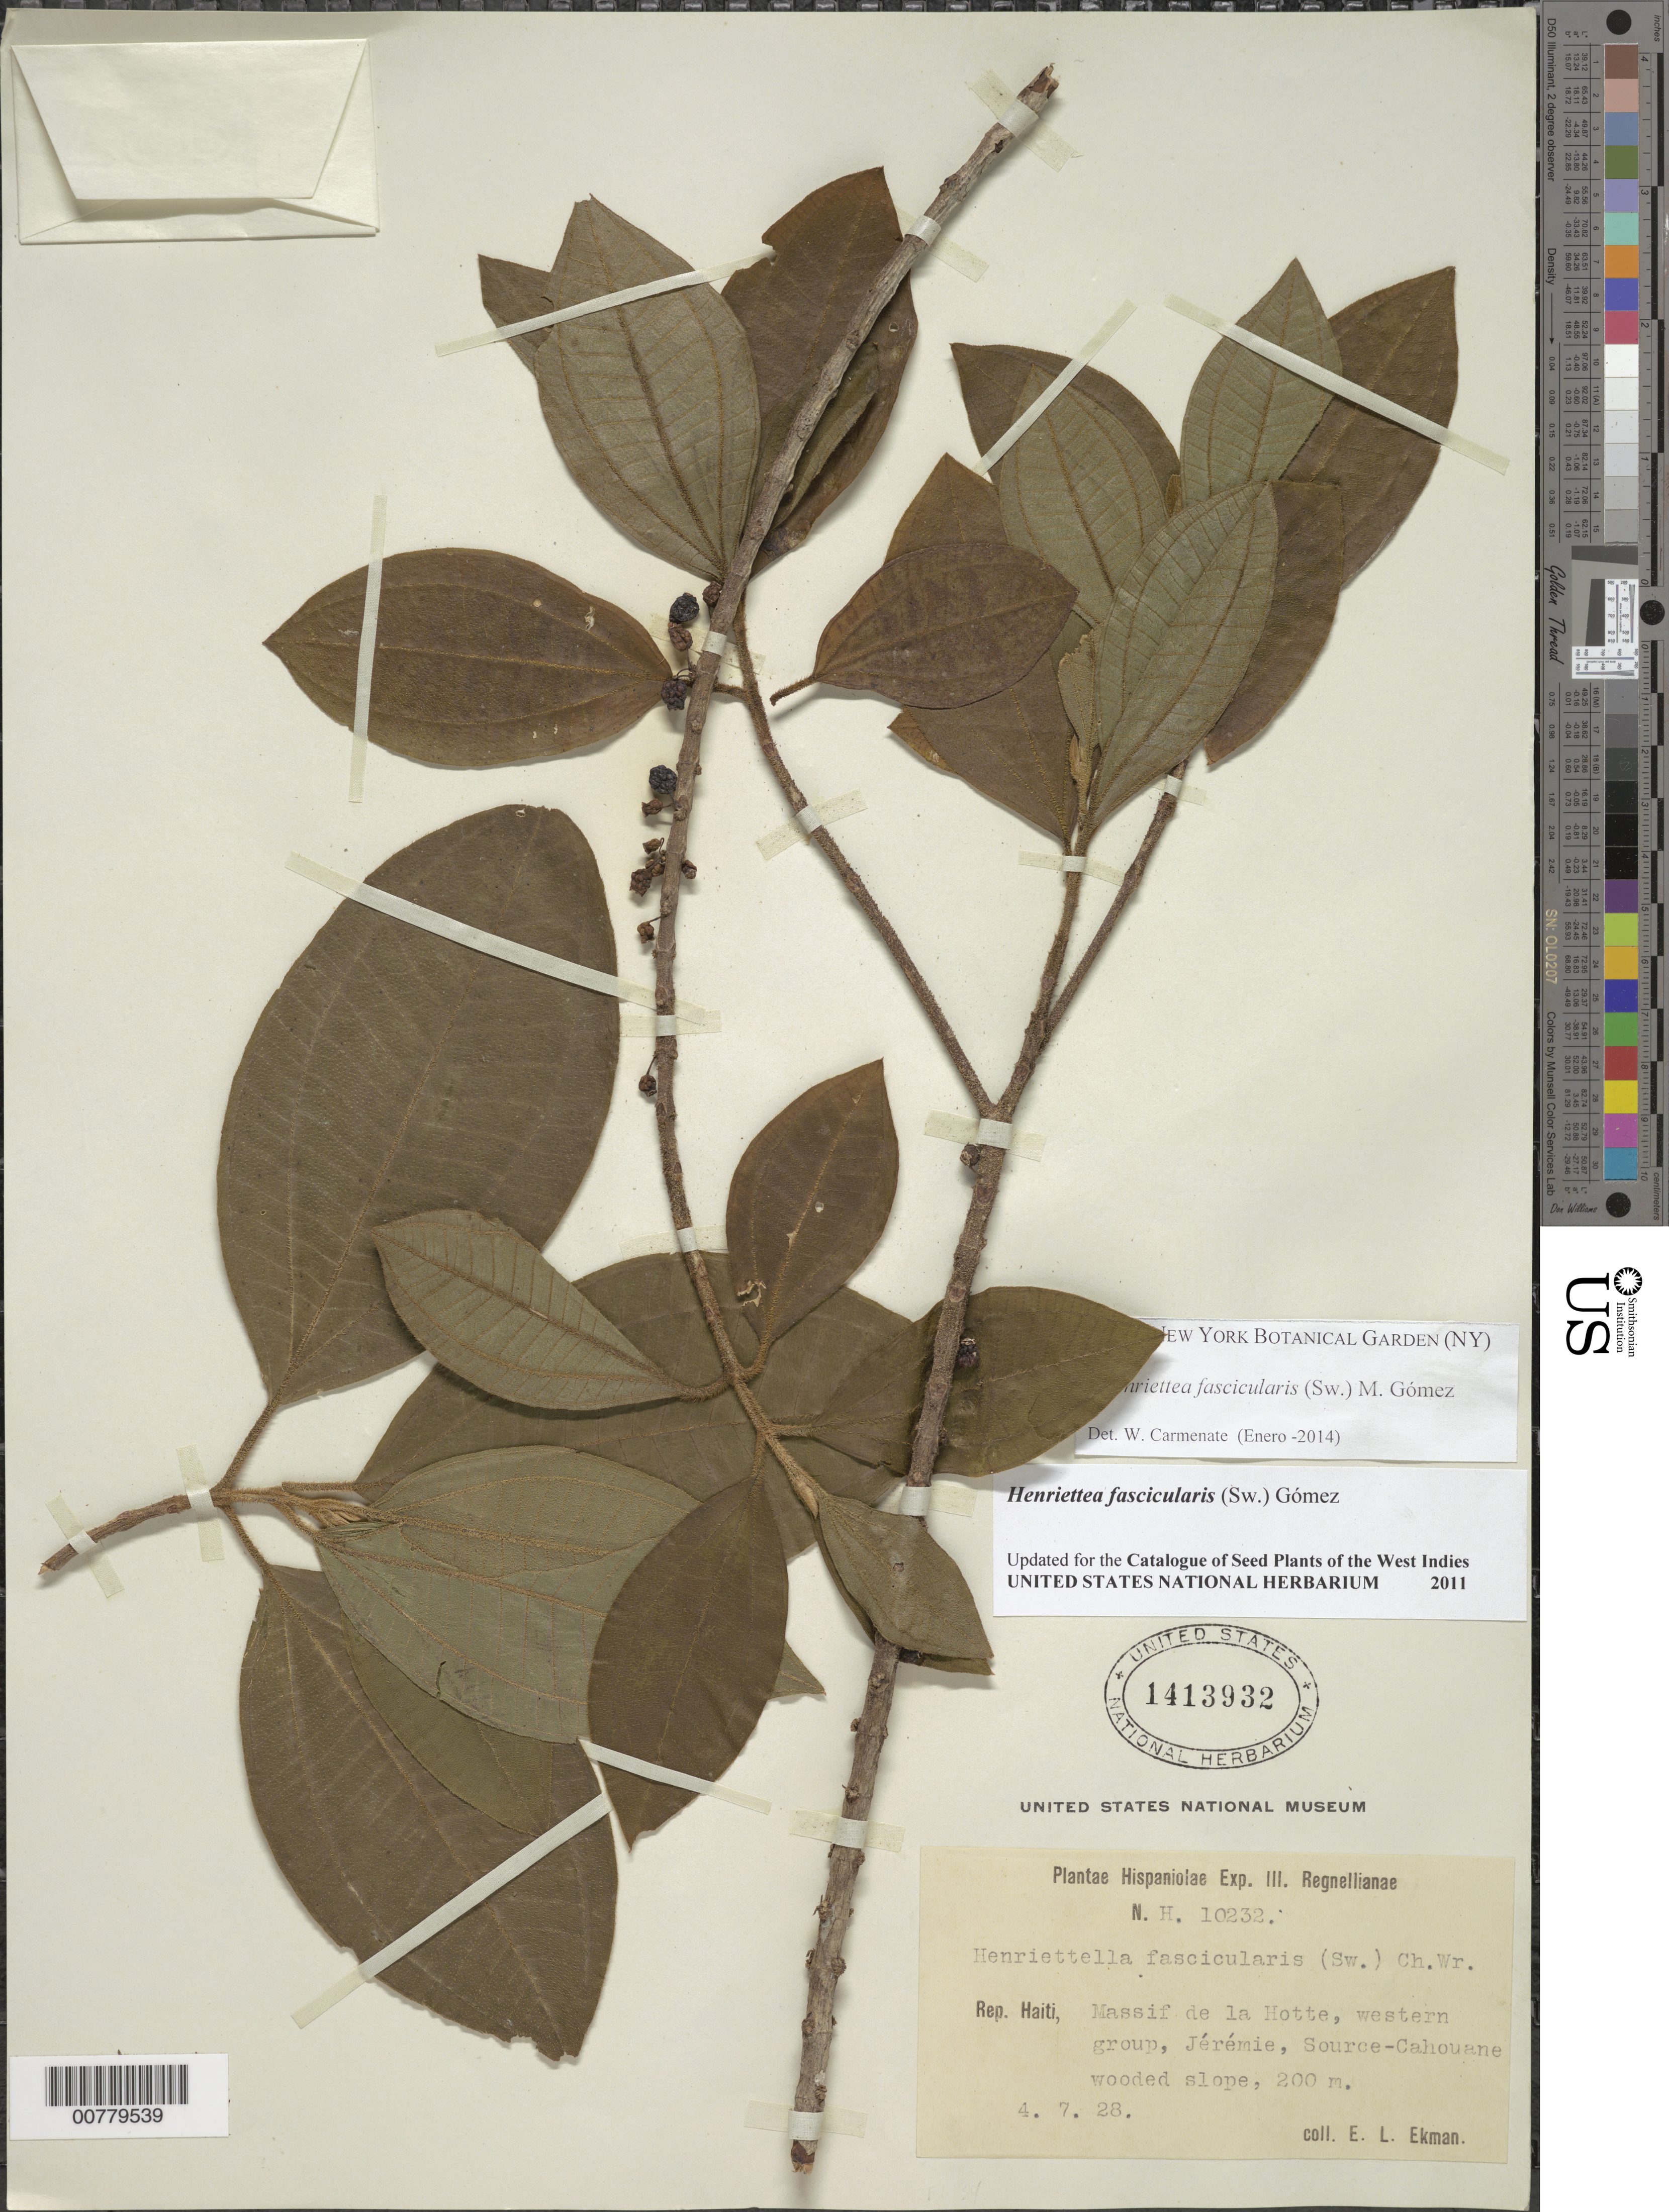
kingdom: Plantae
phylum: Tracheophyta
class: Magnoliopsida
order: Myrtales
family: Melastomataceae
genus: Henriettea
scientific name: Henriettea fascicularis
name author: (Sw.) M. Gómez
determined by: Carmenate, W.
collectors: E. L. Ekman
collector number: H 10232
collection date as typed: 04 Jul 1928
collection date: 1928-07-04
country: Haiti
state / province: Grand'Anse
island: Hispaniola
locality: Massif de la Hotte, western group, Jérémie, Source-Cahouane.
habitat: Wooded slope.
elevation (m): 200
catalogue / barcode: US 1413932